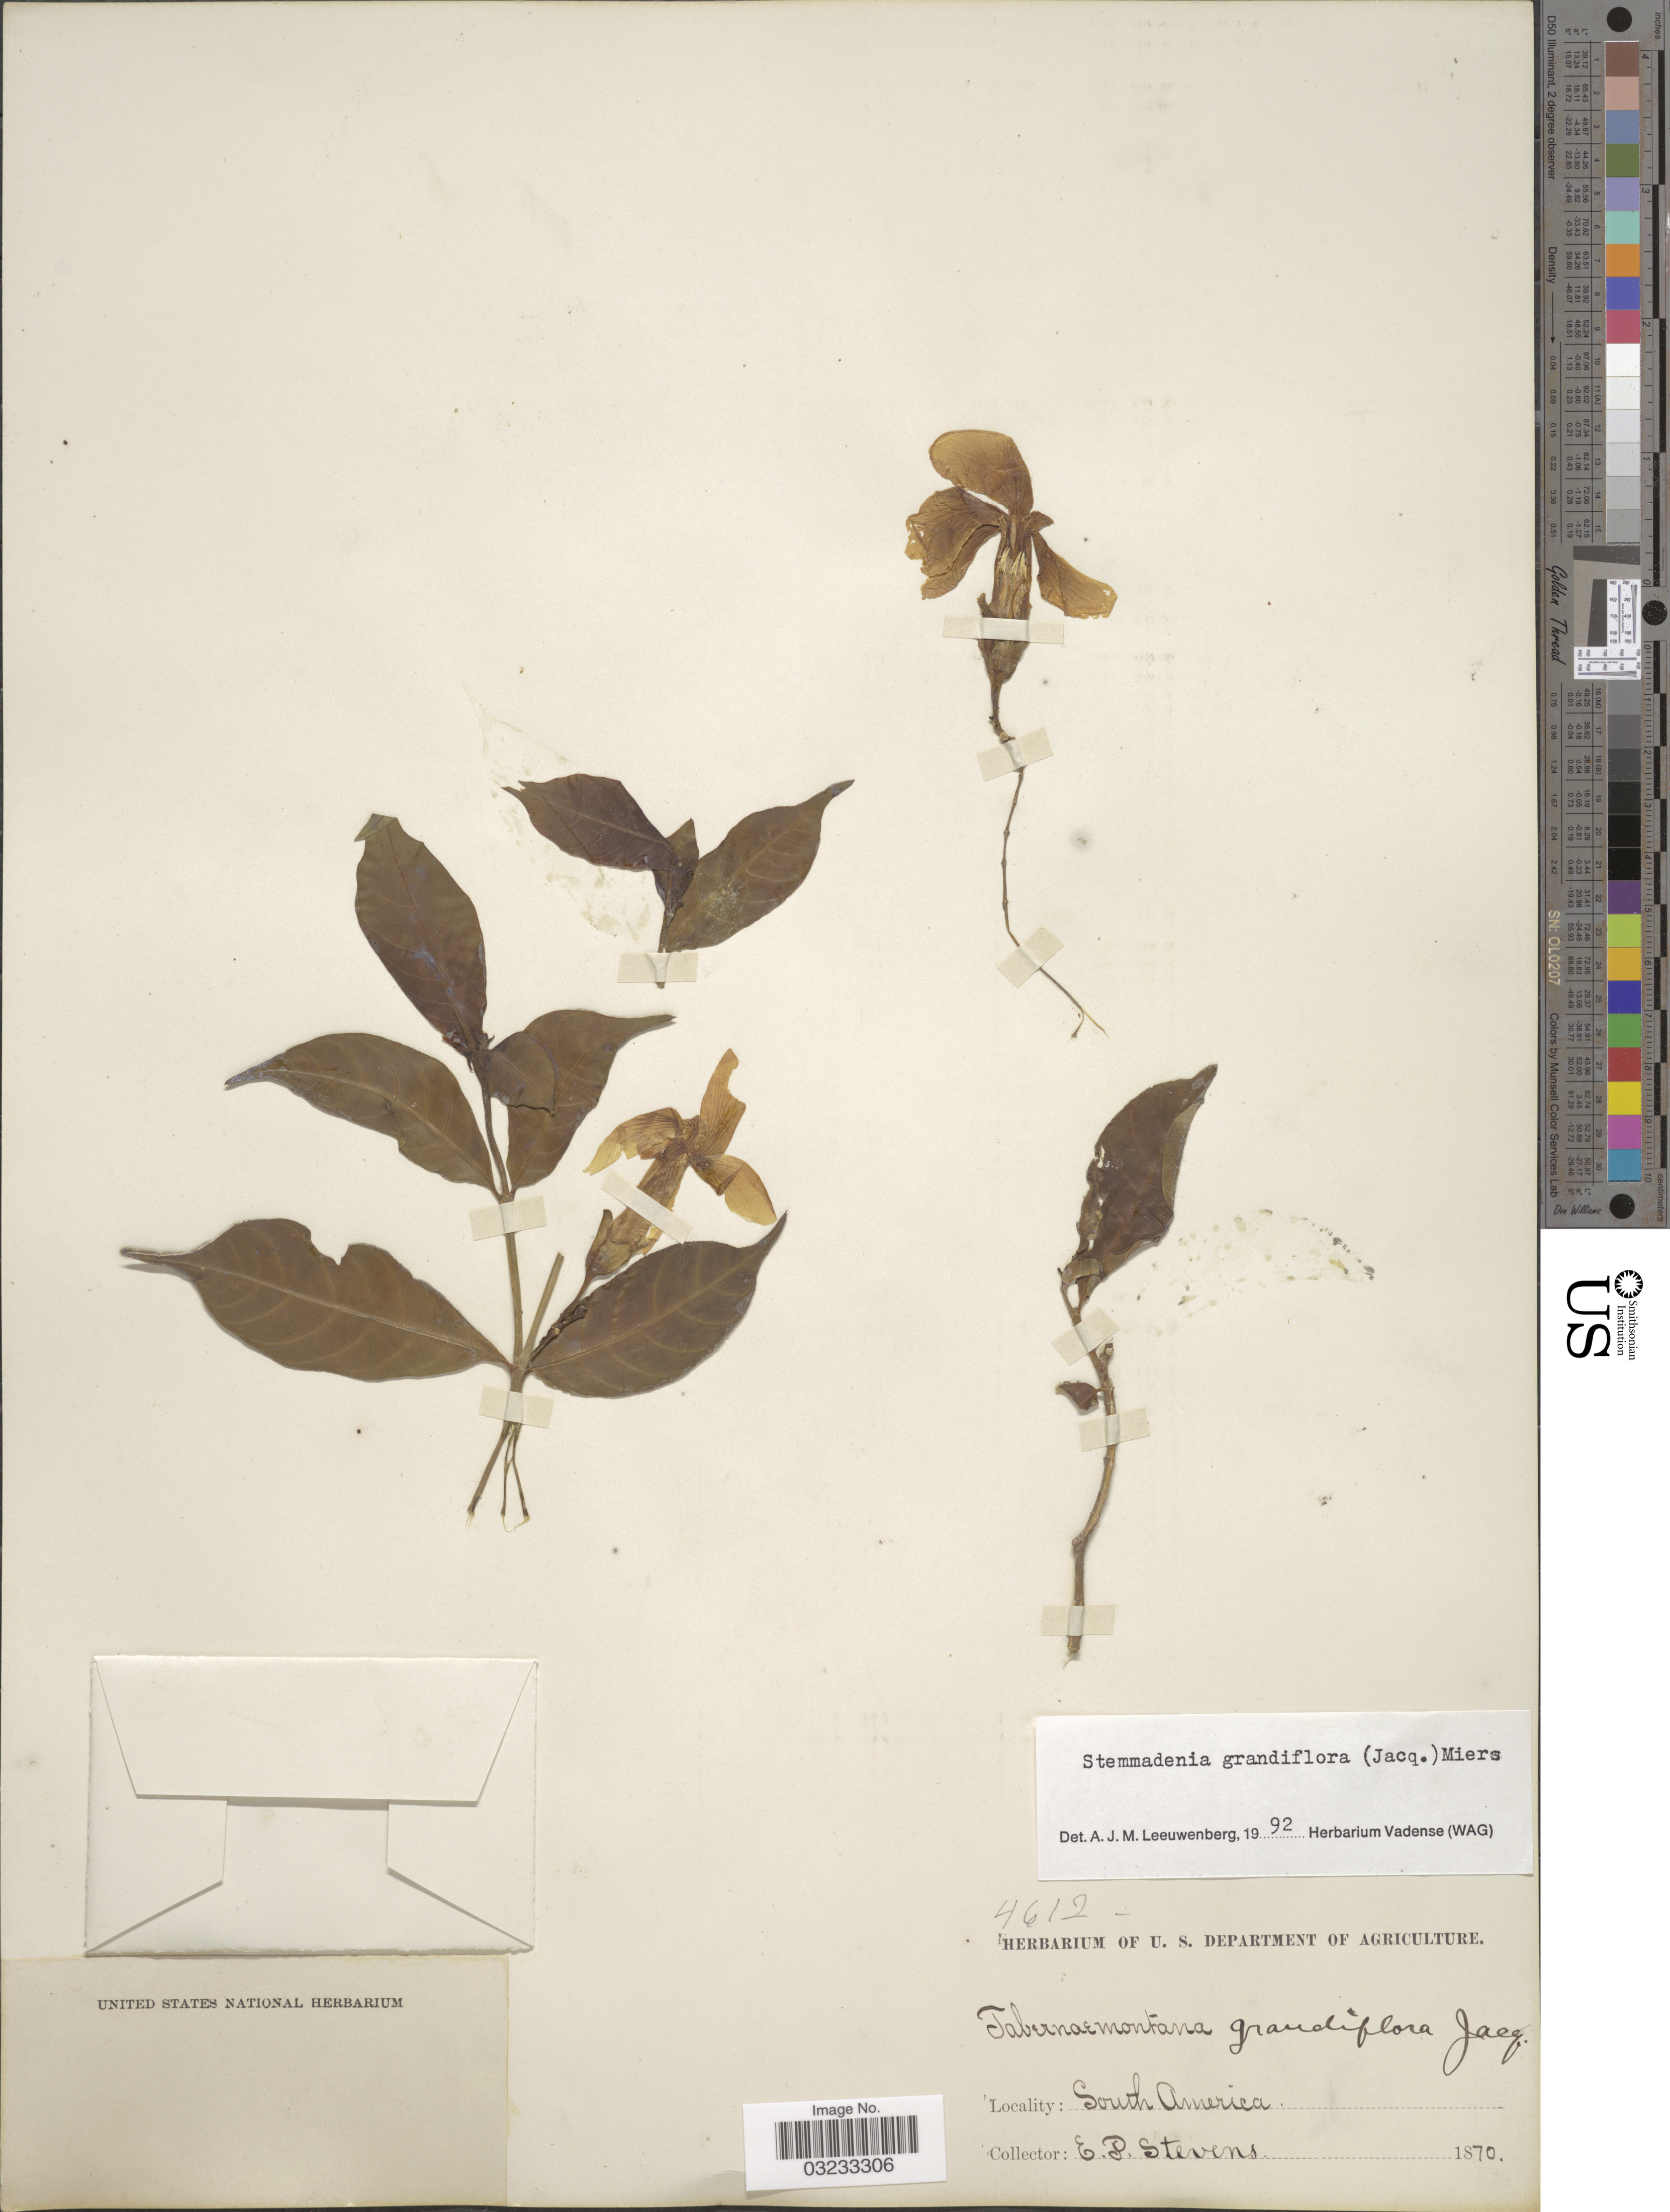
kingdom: Plantae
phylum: Tracheophyta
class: Magnoliopsida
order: Gentianales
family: Apocynaceae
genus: Stemmadenia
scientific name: Stemmadenia grandiflora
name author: (Jacq.) Miers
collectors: E. Stevens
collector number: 4612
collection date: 1870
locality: South America.